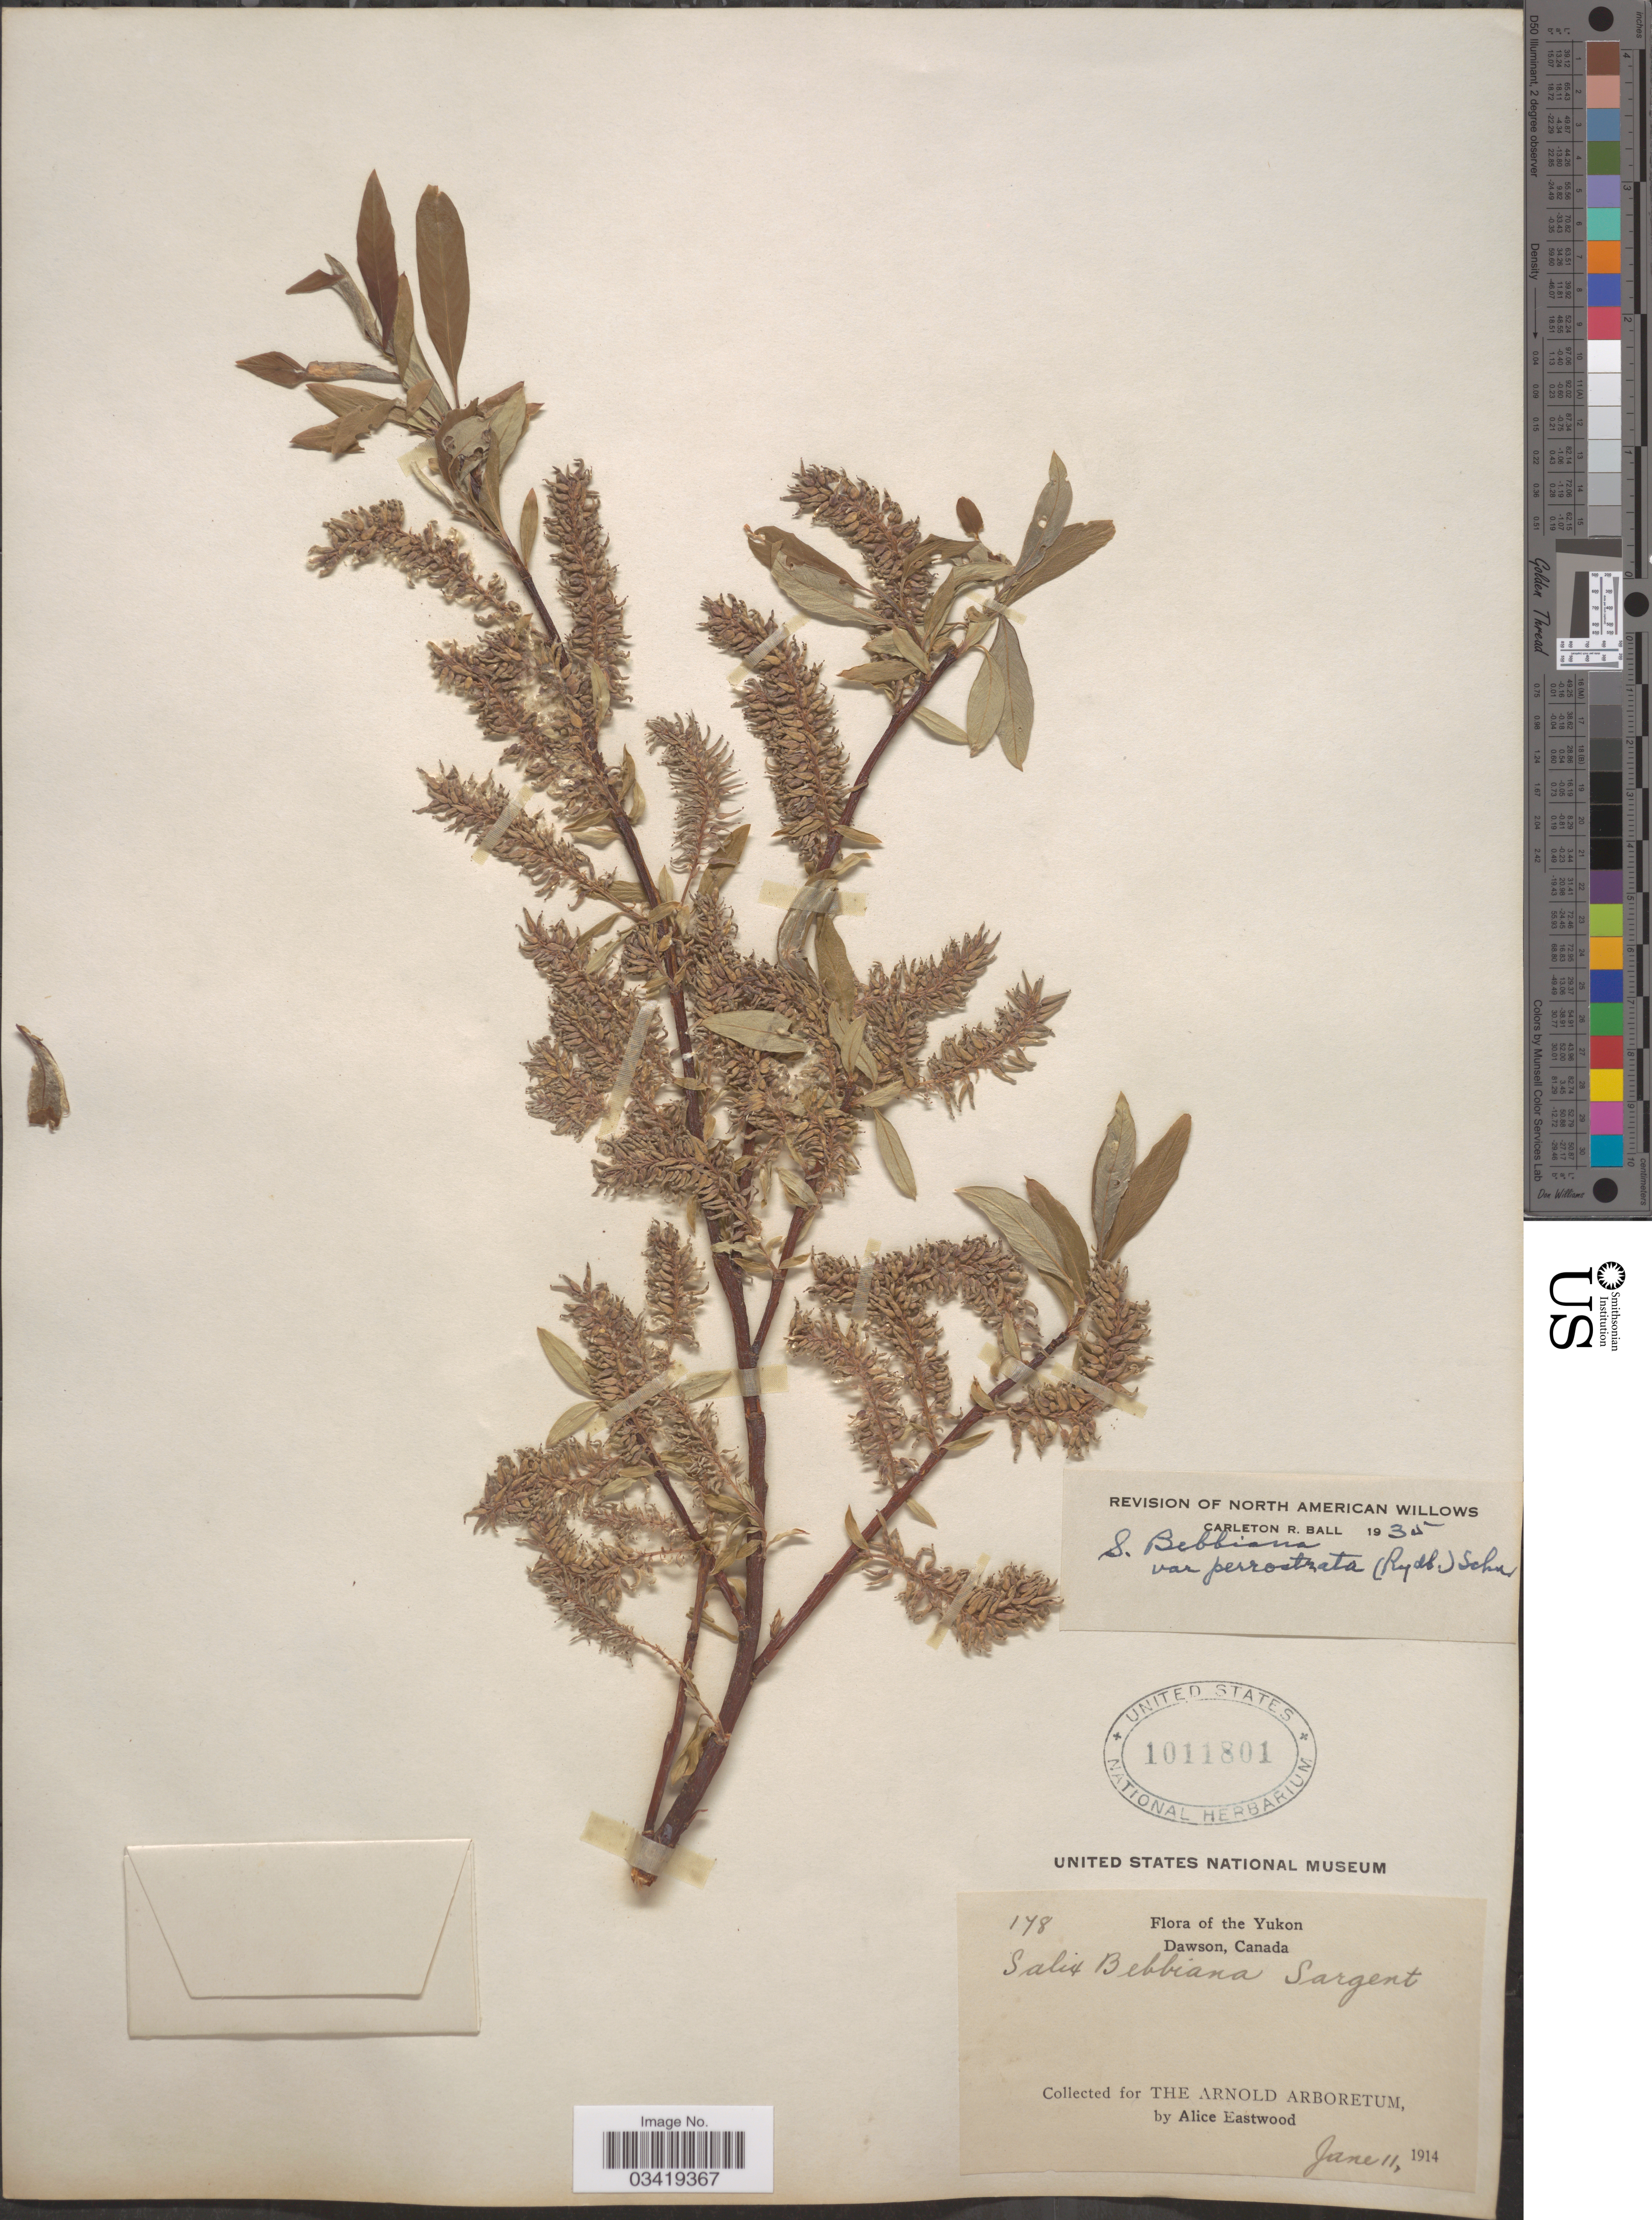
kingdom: Plantae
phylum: Tracheophyta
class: Magnoliopsida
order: Malpighiales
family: Salicaceae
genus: Salix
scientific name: Salix bebbiana var. perrostrata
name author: Sarg.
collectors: A. Eastwood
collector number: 178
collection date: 1914-06-11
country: Canada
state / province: Yukon Territory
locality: Yukon. Dawson.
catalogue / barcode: US 1011801